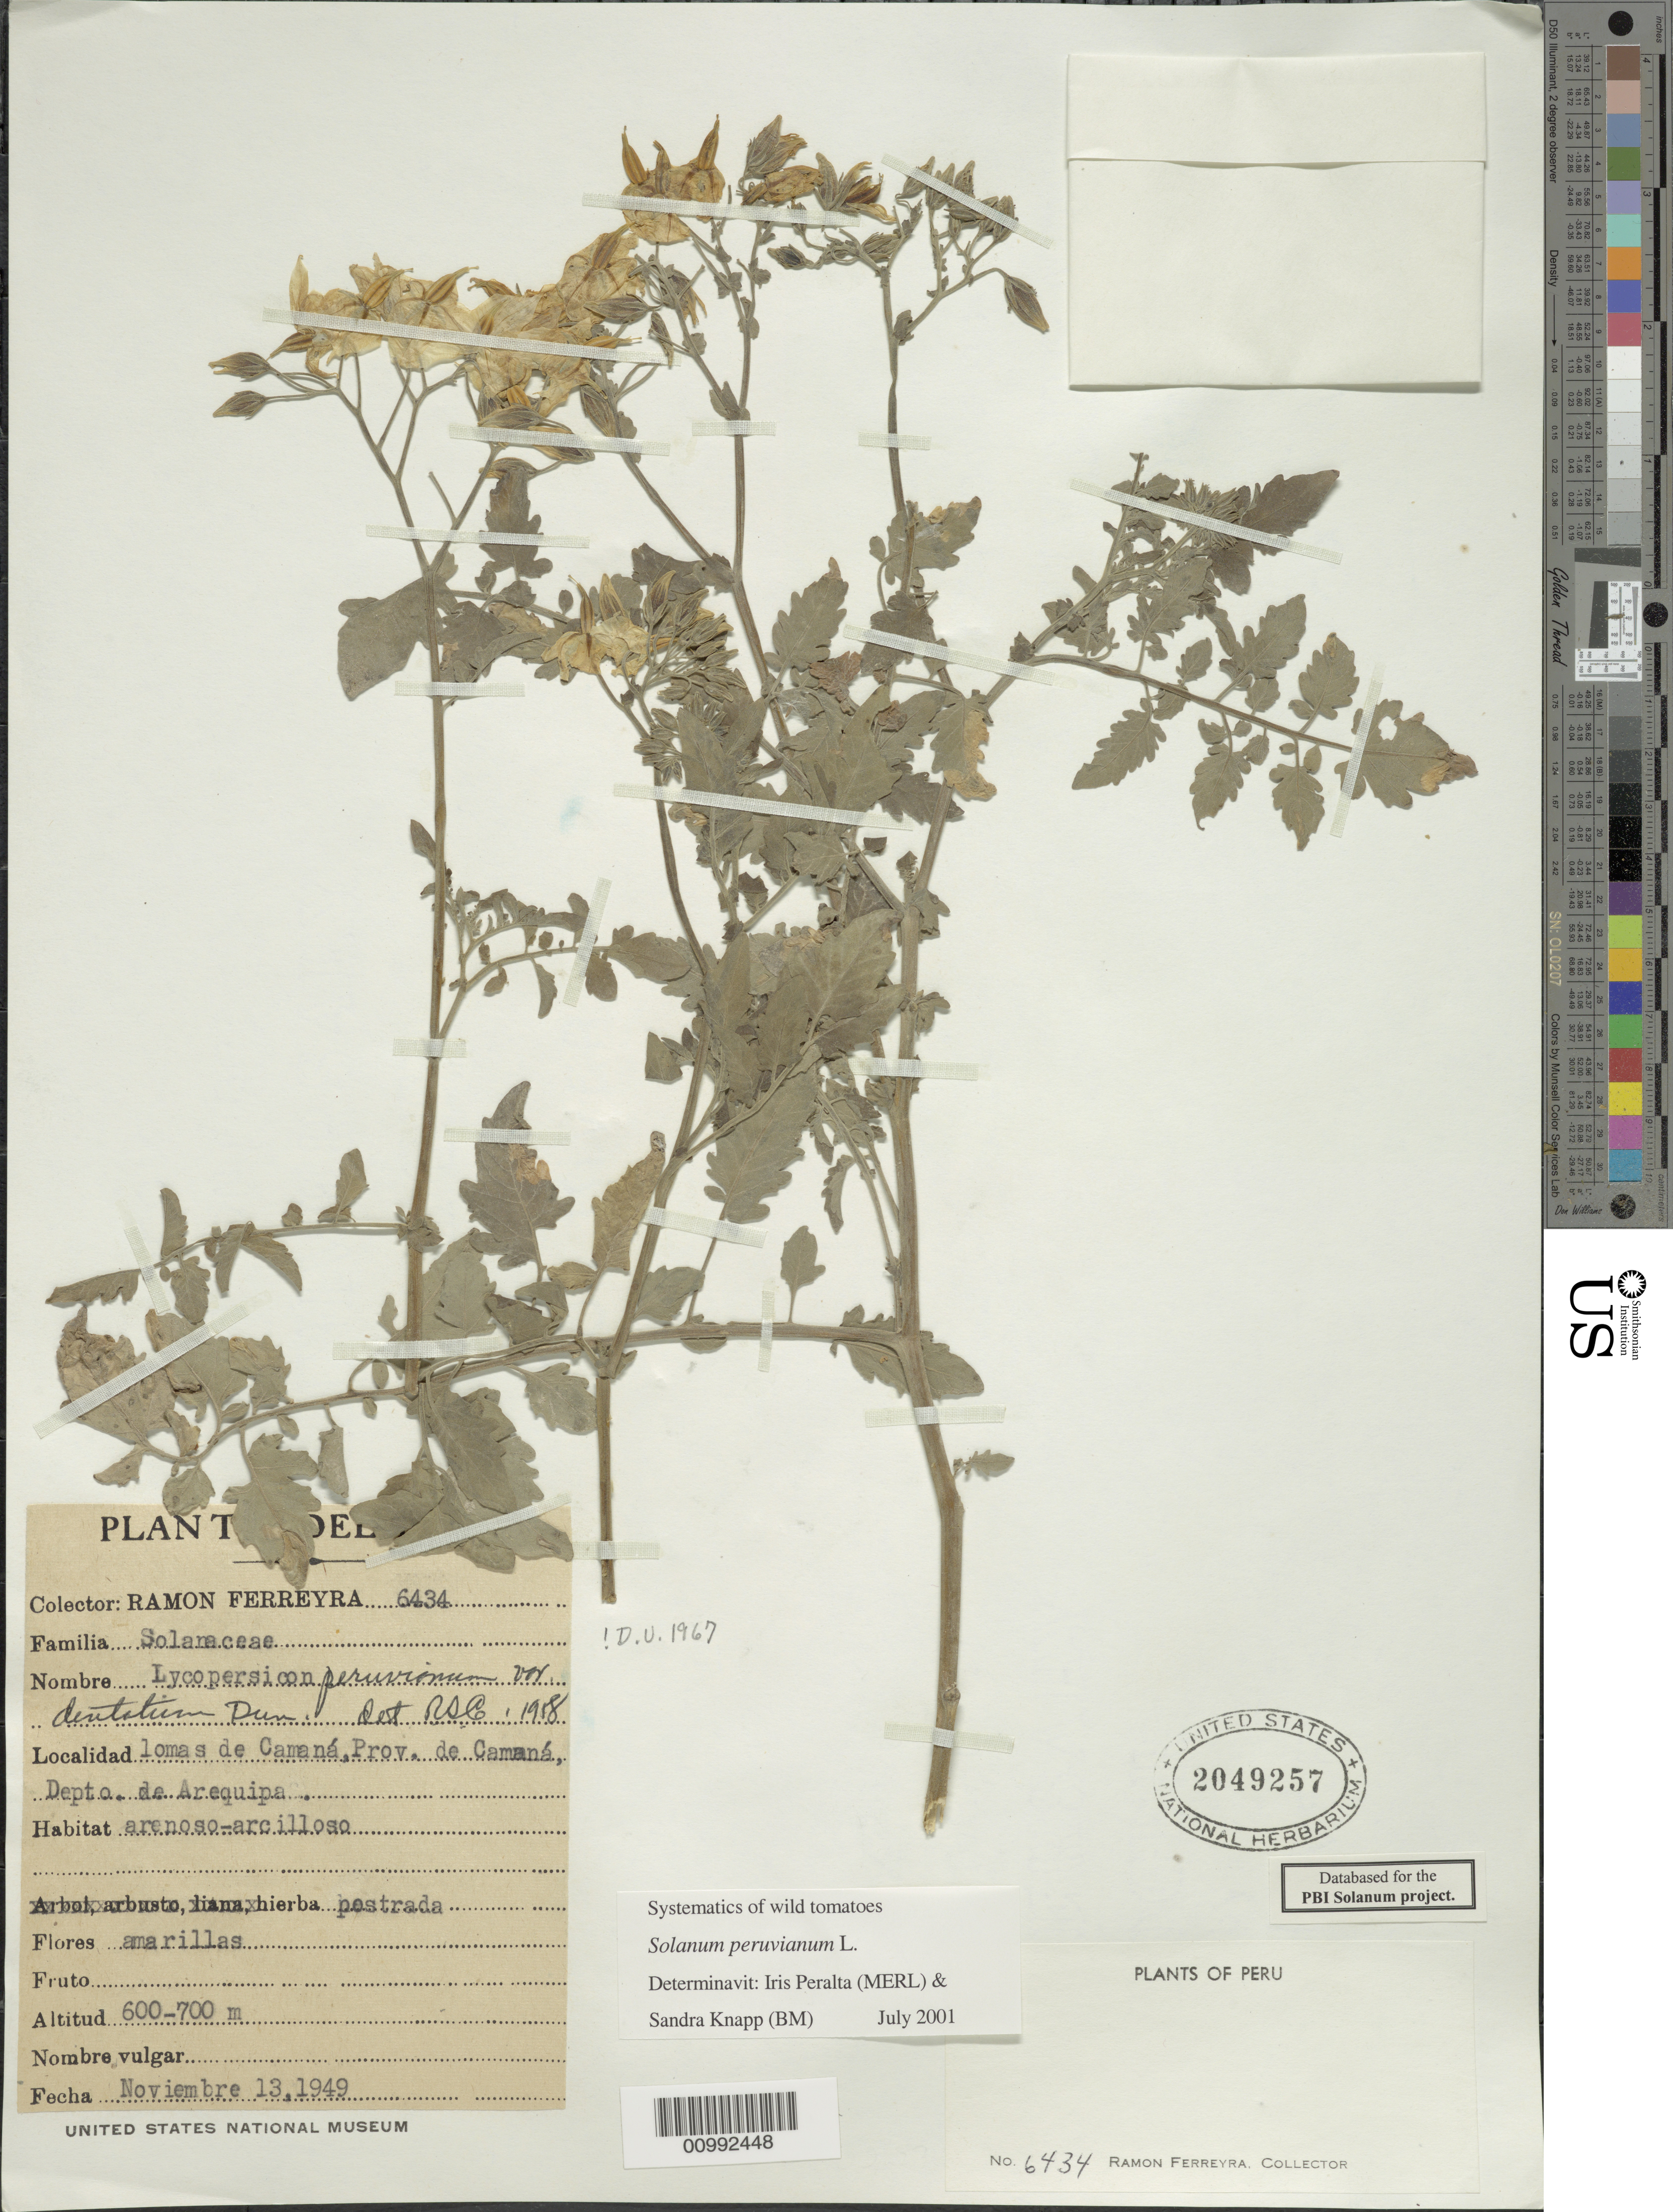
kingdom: Plantae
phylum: Tracheophyta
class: Magnoliopsida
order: Solanales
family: Solanaceae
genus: Solanum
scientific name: Solanum peruvianum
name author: L.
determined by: Peralta, Iris E.; Knapp, S. D.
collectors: R. A. Ferreyra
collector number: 6434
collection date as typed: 13 Nov 1949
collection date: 1949-11-13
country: Peru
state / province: Arequipa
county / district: Camaná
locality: lomas de Camaná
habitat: arenoso-arcilloso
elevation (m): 600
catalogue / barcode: US 2049257